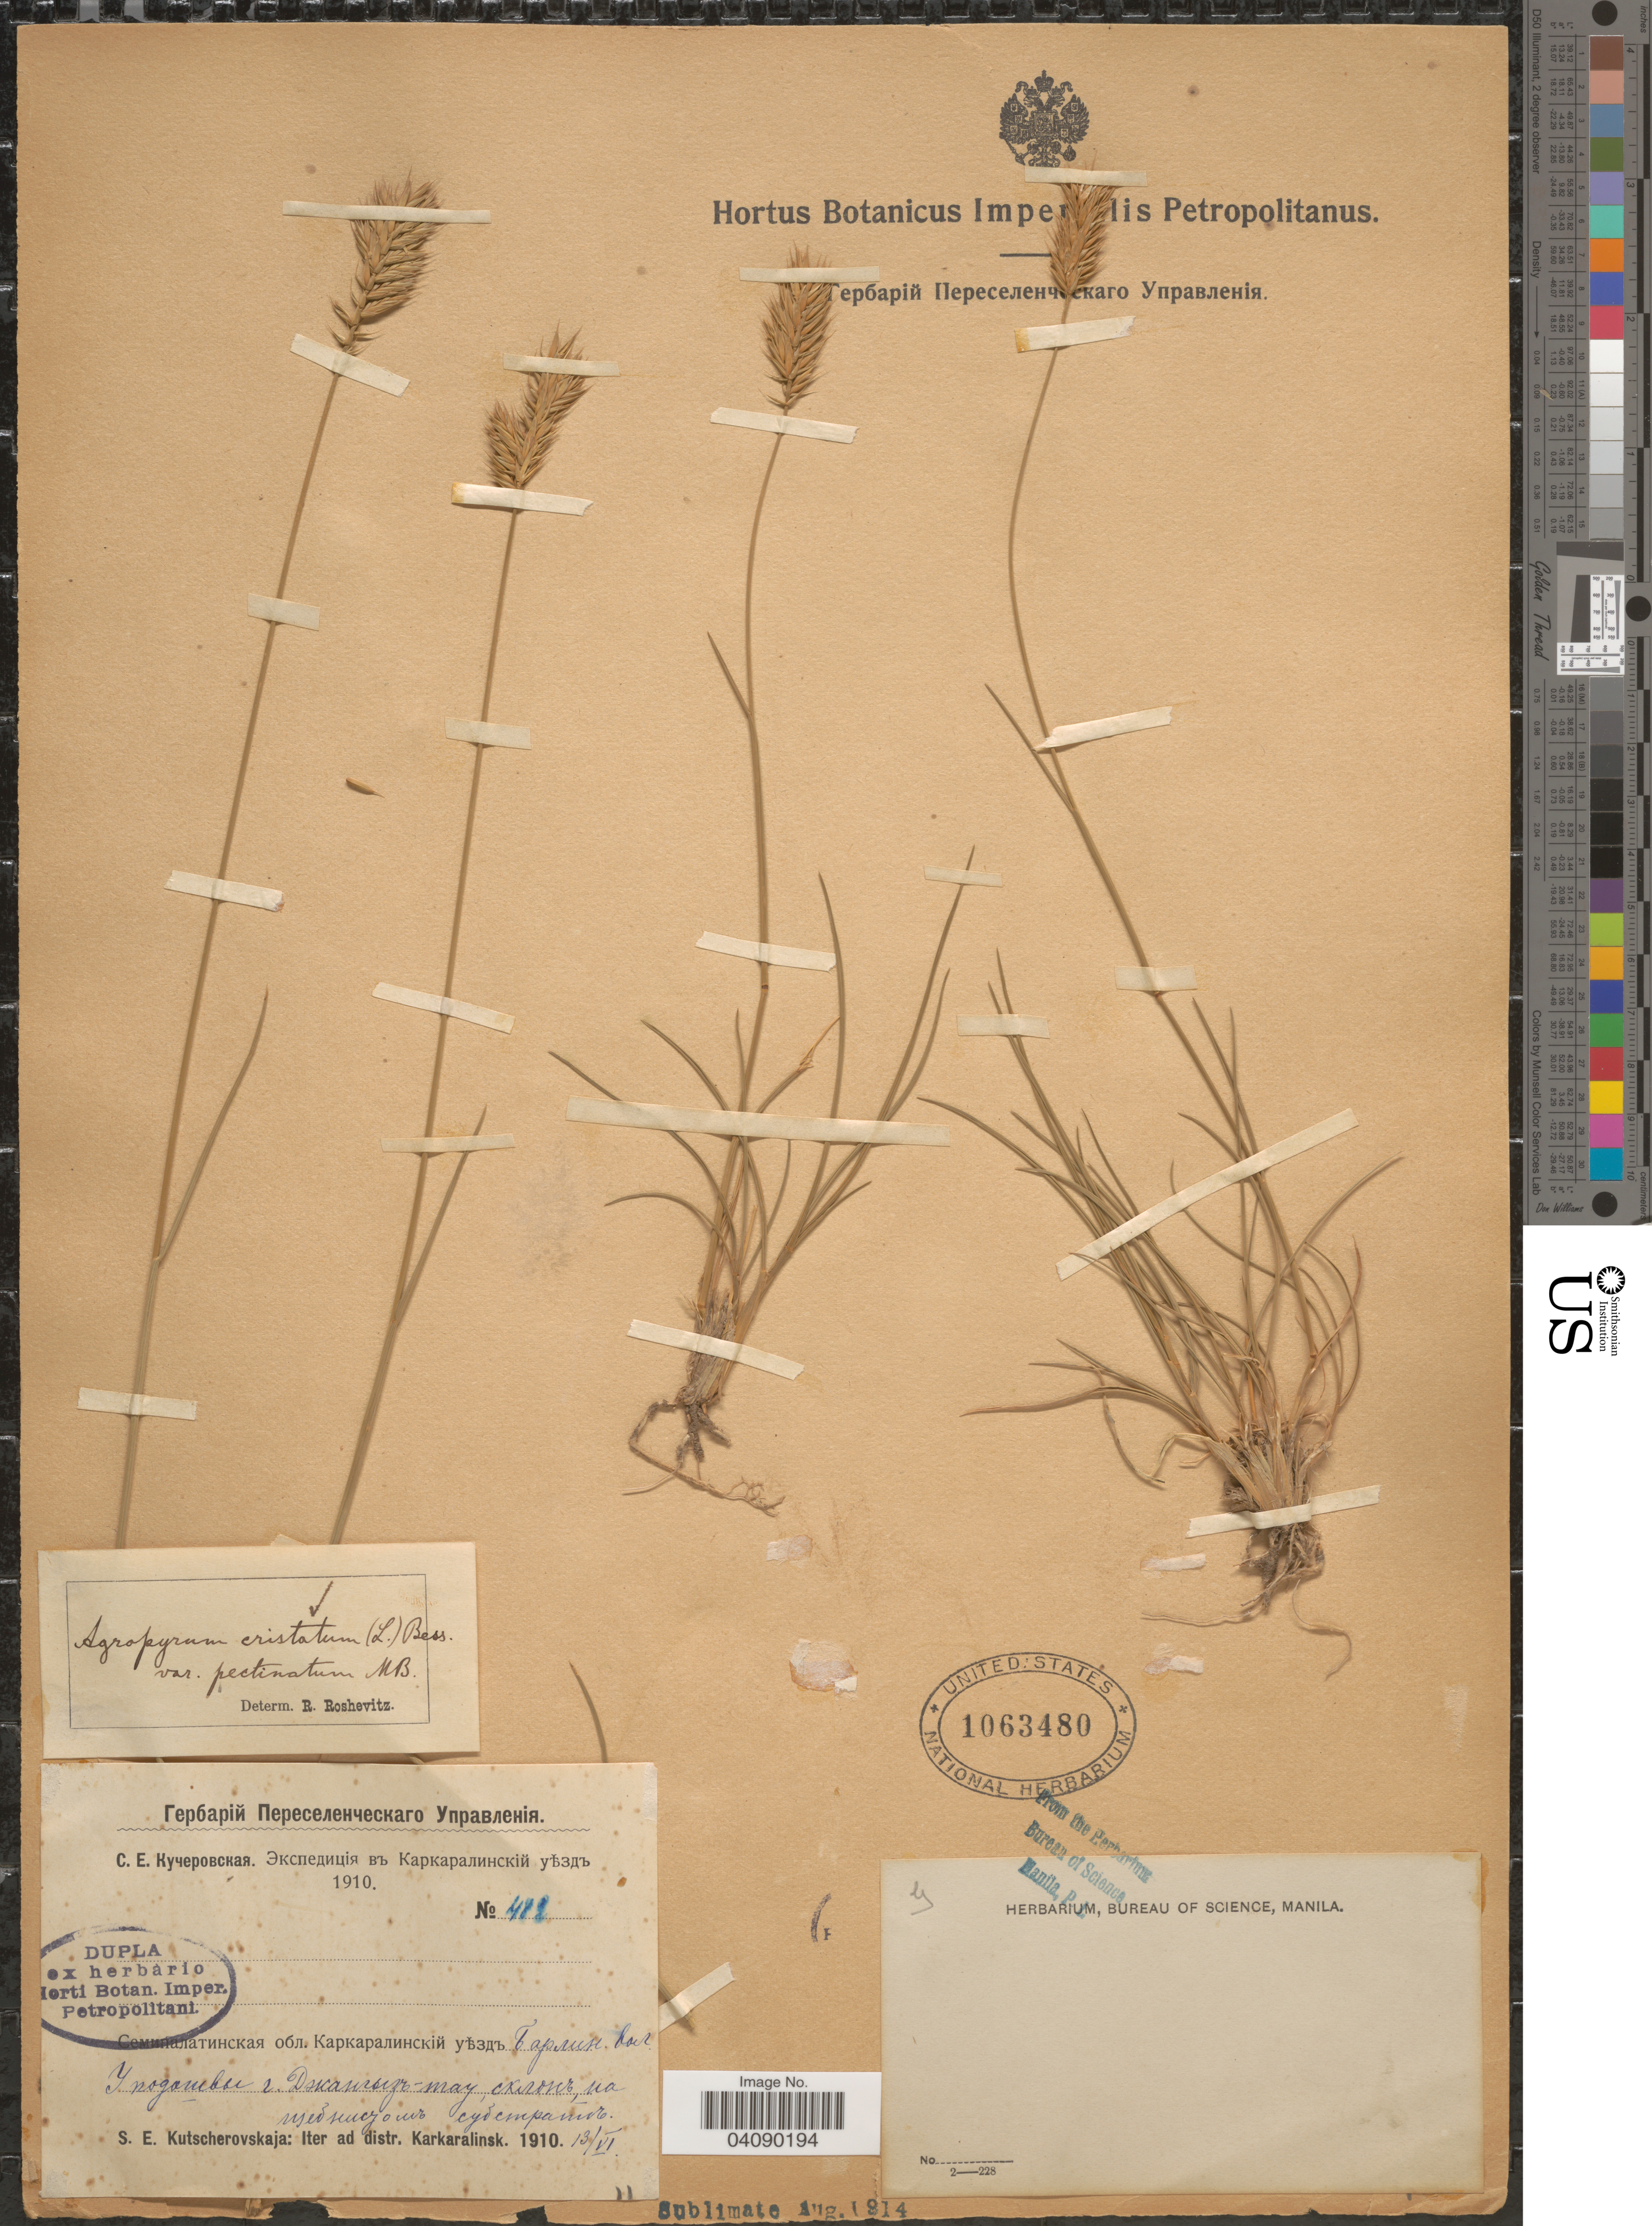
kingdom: Plantae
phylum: Tracheophyta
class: Liliopsida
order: Poales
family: Poaceae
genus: Agropyron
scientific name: Agropyron cristatum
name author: (L.) Gaertn.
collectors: S. Kutscherovskaja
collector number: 489*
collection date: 1910-06-13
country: Kazakhstan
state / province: Qaraghandy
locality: Iter ad distr. Karkaralinsk. Dzhangyz-Tau Mt.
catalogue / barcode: US 1063480